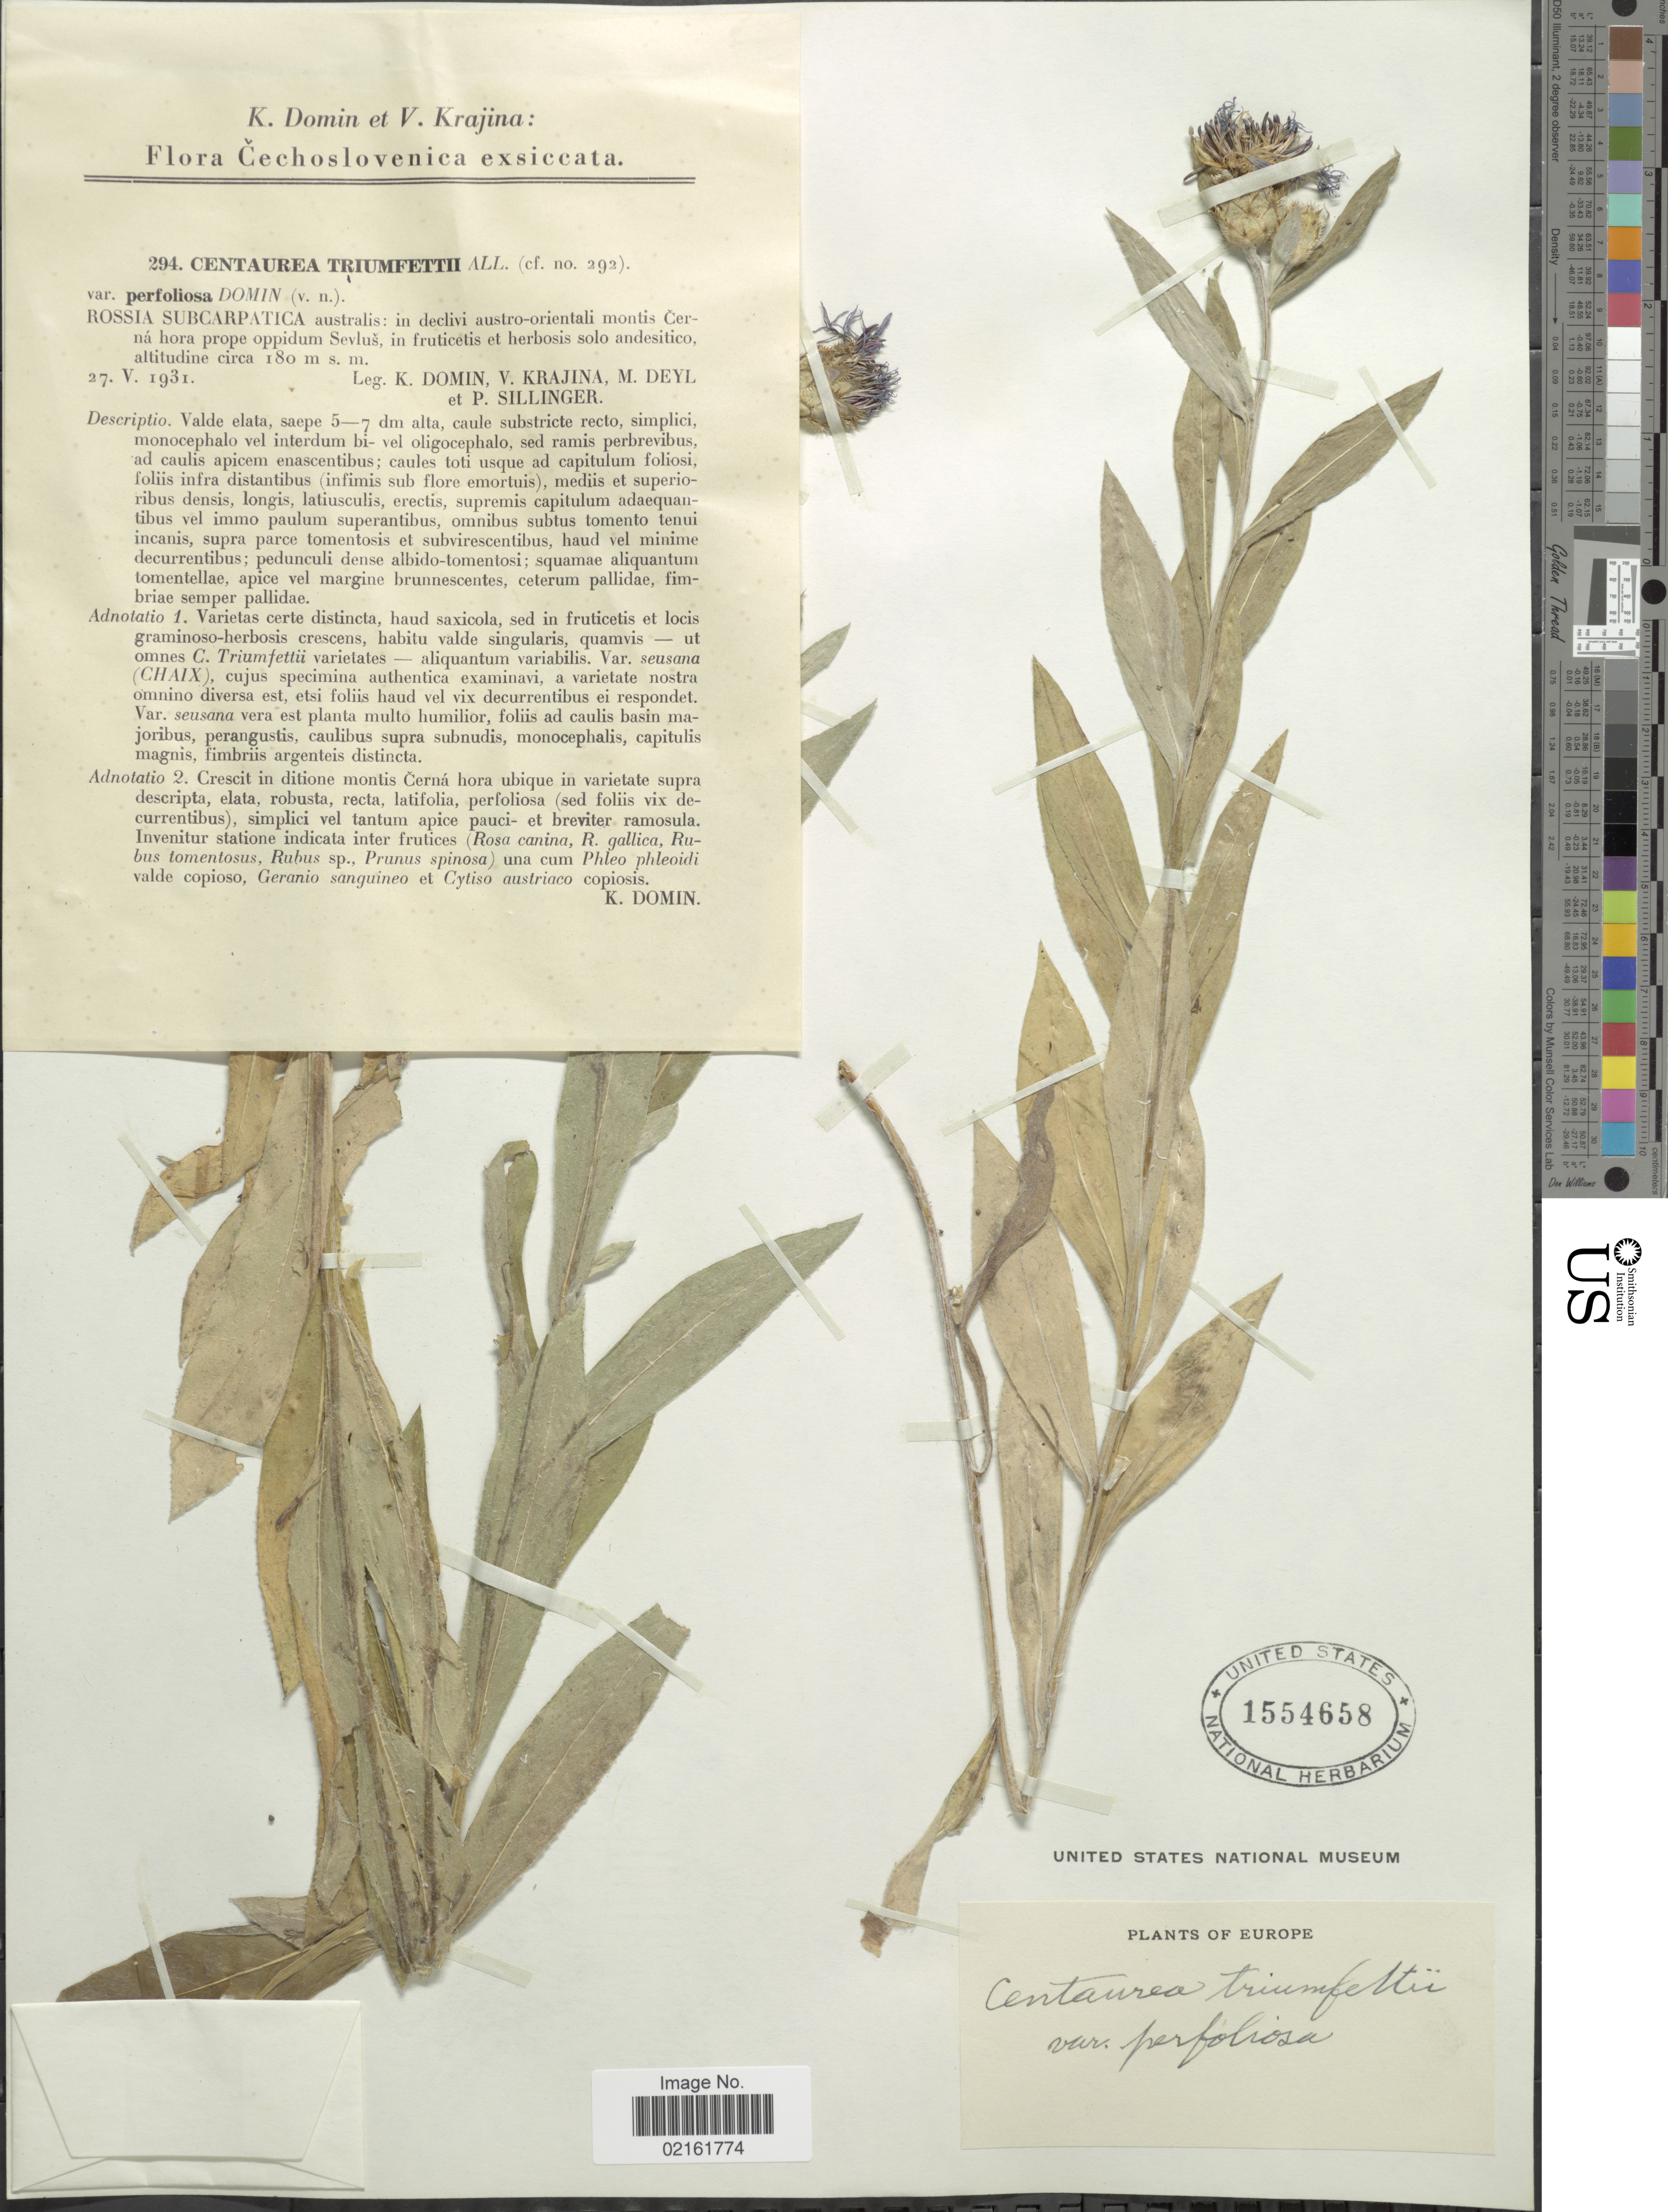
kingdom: Plantae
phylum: Tracheophyta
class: Magnoliopsida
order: Asterales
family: Asteraceae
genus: Centaurea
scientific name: Centaurea triumfetti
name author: All.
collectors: K. Domin, V. Krajina, M. Deyl & P. Sillinger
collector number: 294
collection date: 1931-05-27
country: Czechia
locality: Europe, Rossia Subcarpatica australis: in declivi austro-orientali montis Cerna hora prope oppidum Sevlus in fruticetis et herbosis solo andesitico, Cechoslovenica [unsure placement]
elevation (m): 180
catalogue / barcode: US 1554658